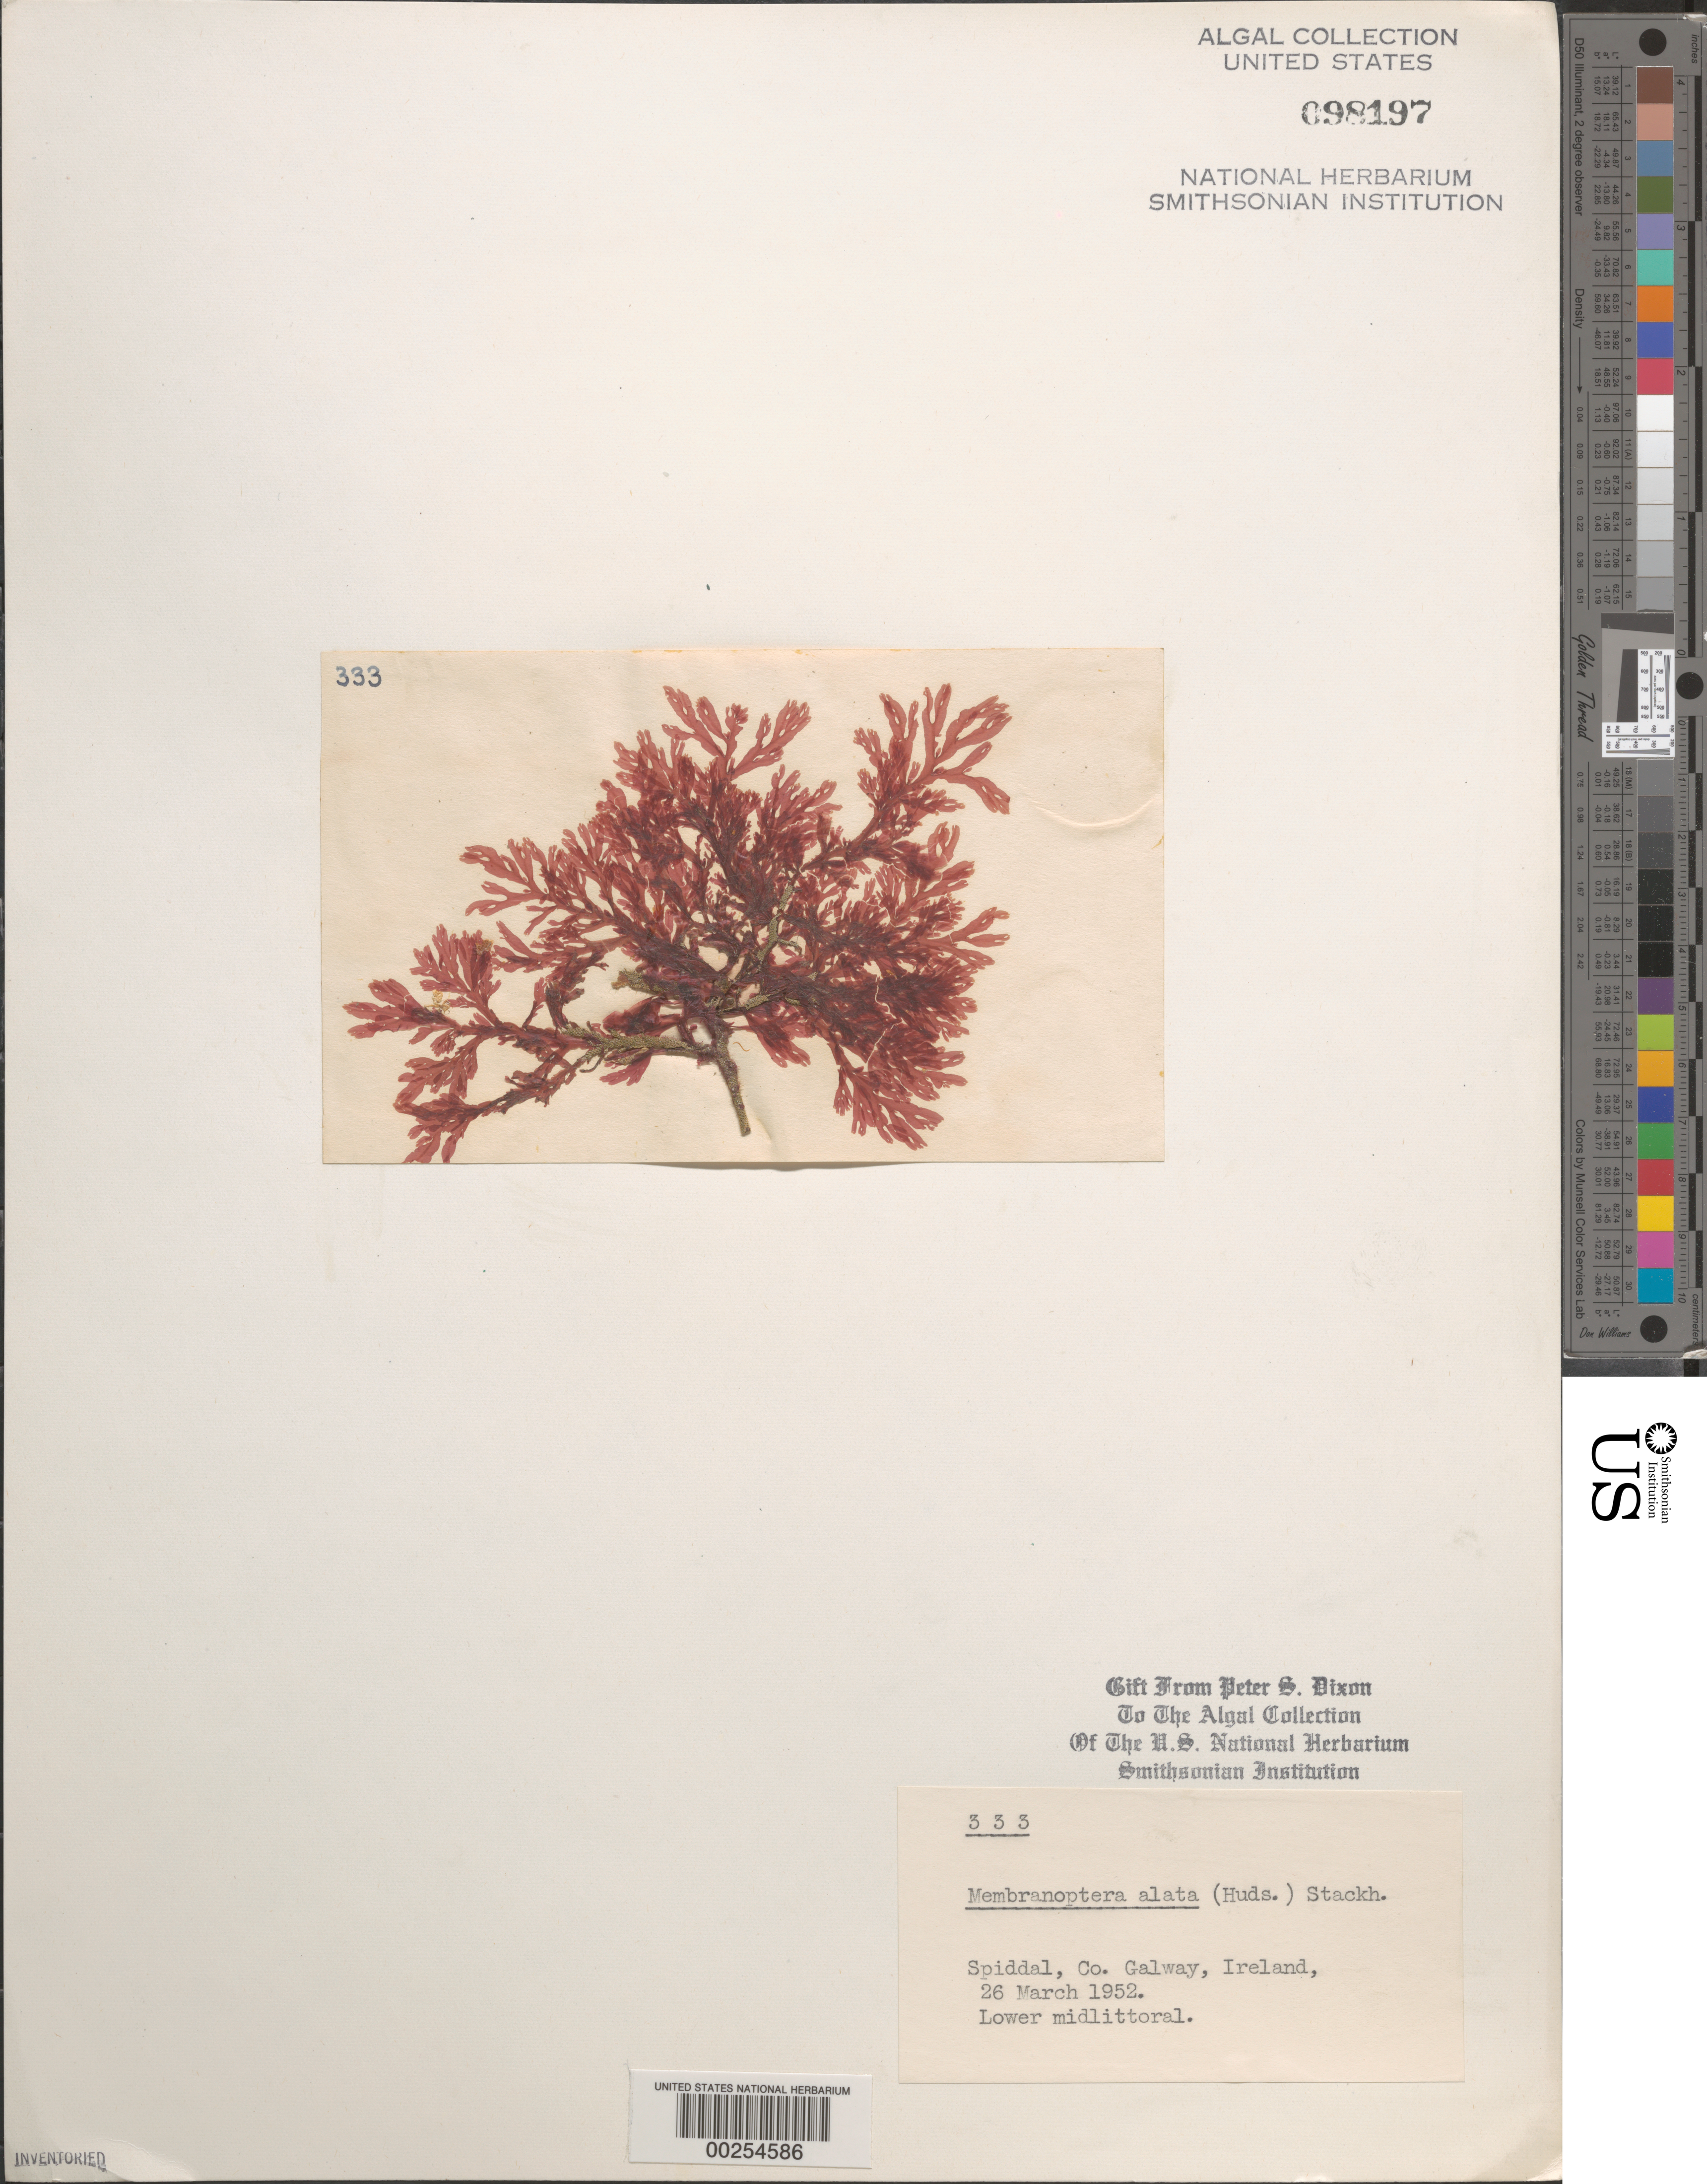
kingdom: Plantae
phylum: Rhodophyta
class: Florideophyceae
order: Ceramiales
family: Delesseriaceae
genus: Membranoptera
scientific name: Membranoptera alata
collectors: P. S. Dixon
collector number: PSD 333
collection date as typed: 26 Mar 1952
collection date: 1952-03-26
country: Ireland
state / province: Connaught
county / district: Galway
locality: Spiddal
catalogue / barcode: US 98197